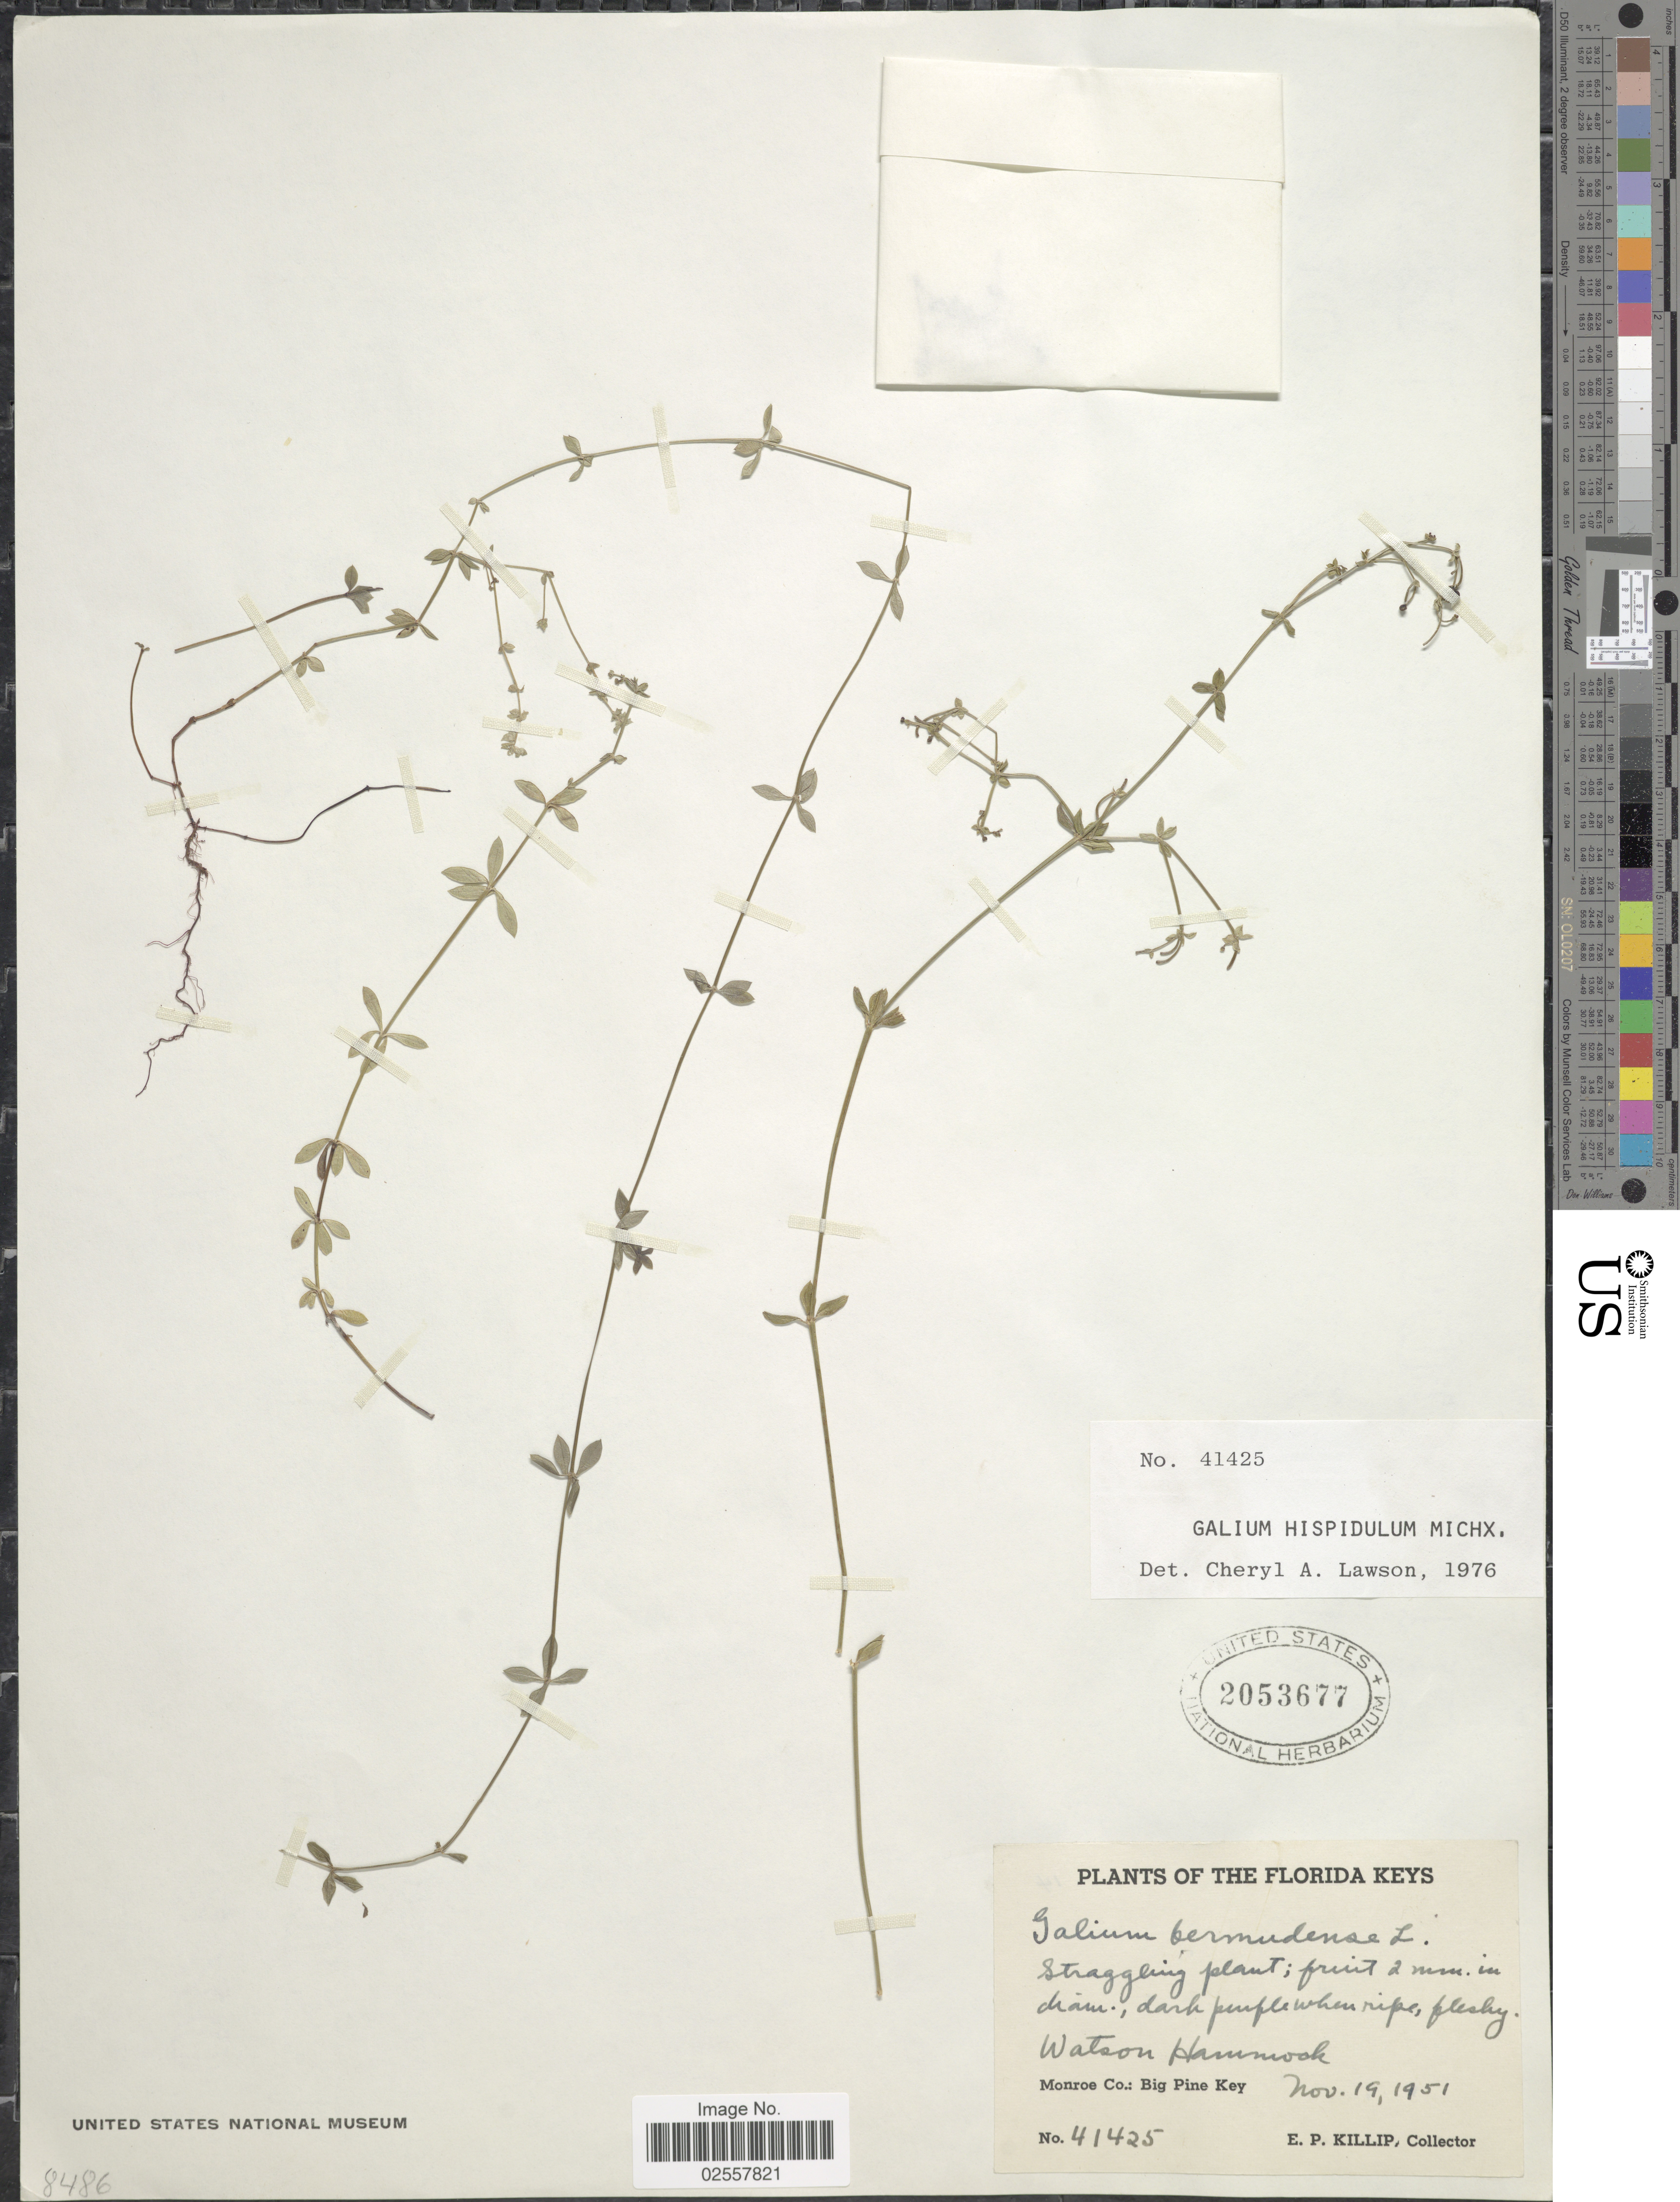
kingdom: Plantae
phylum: Tracheophyta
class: Magnoliopsida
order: Gentianales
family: Rubiaceae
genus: Galium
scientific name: Galium hispidulum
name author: Michx.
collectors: E. P. Killip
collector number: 41425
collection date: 1951-11-19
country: United States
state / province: Florida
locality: Florida Keys. Watson Hammock. Monroe Co.: Big Pine Key.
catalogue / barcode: US 2053677